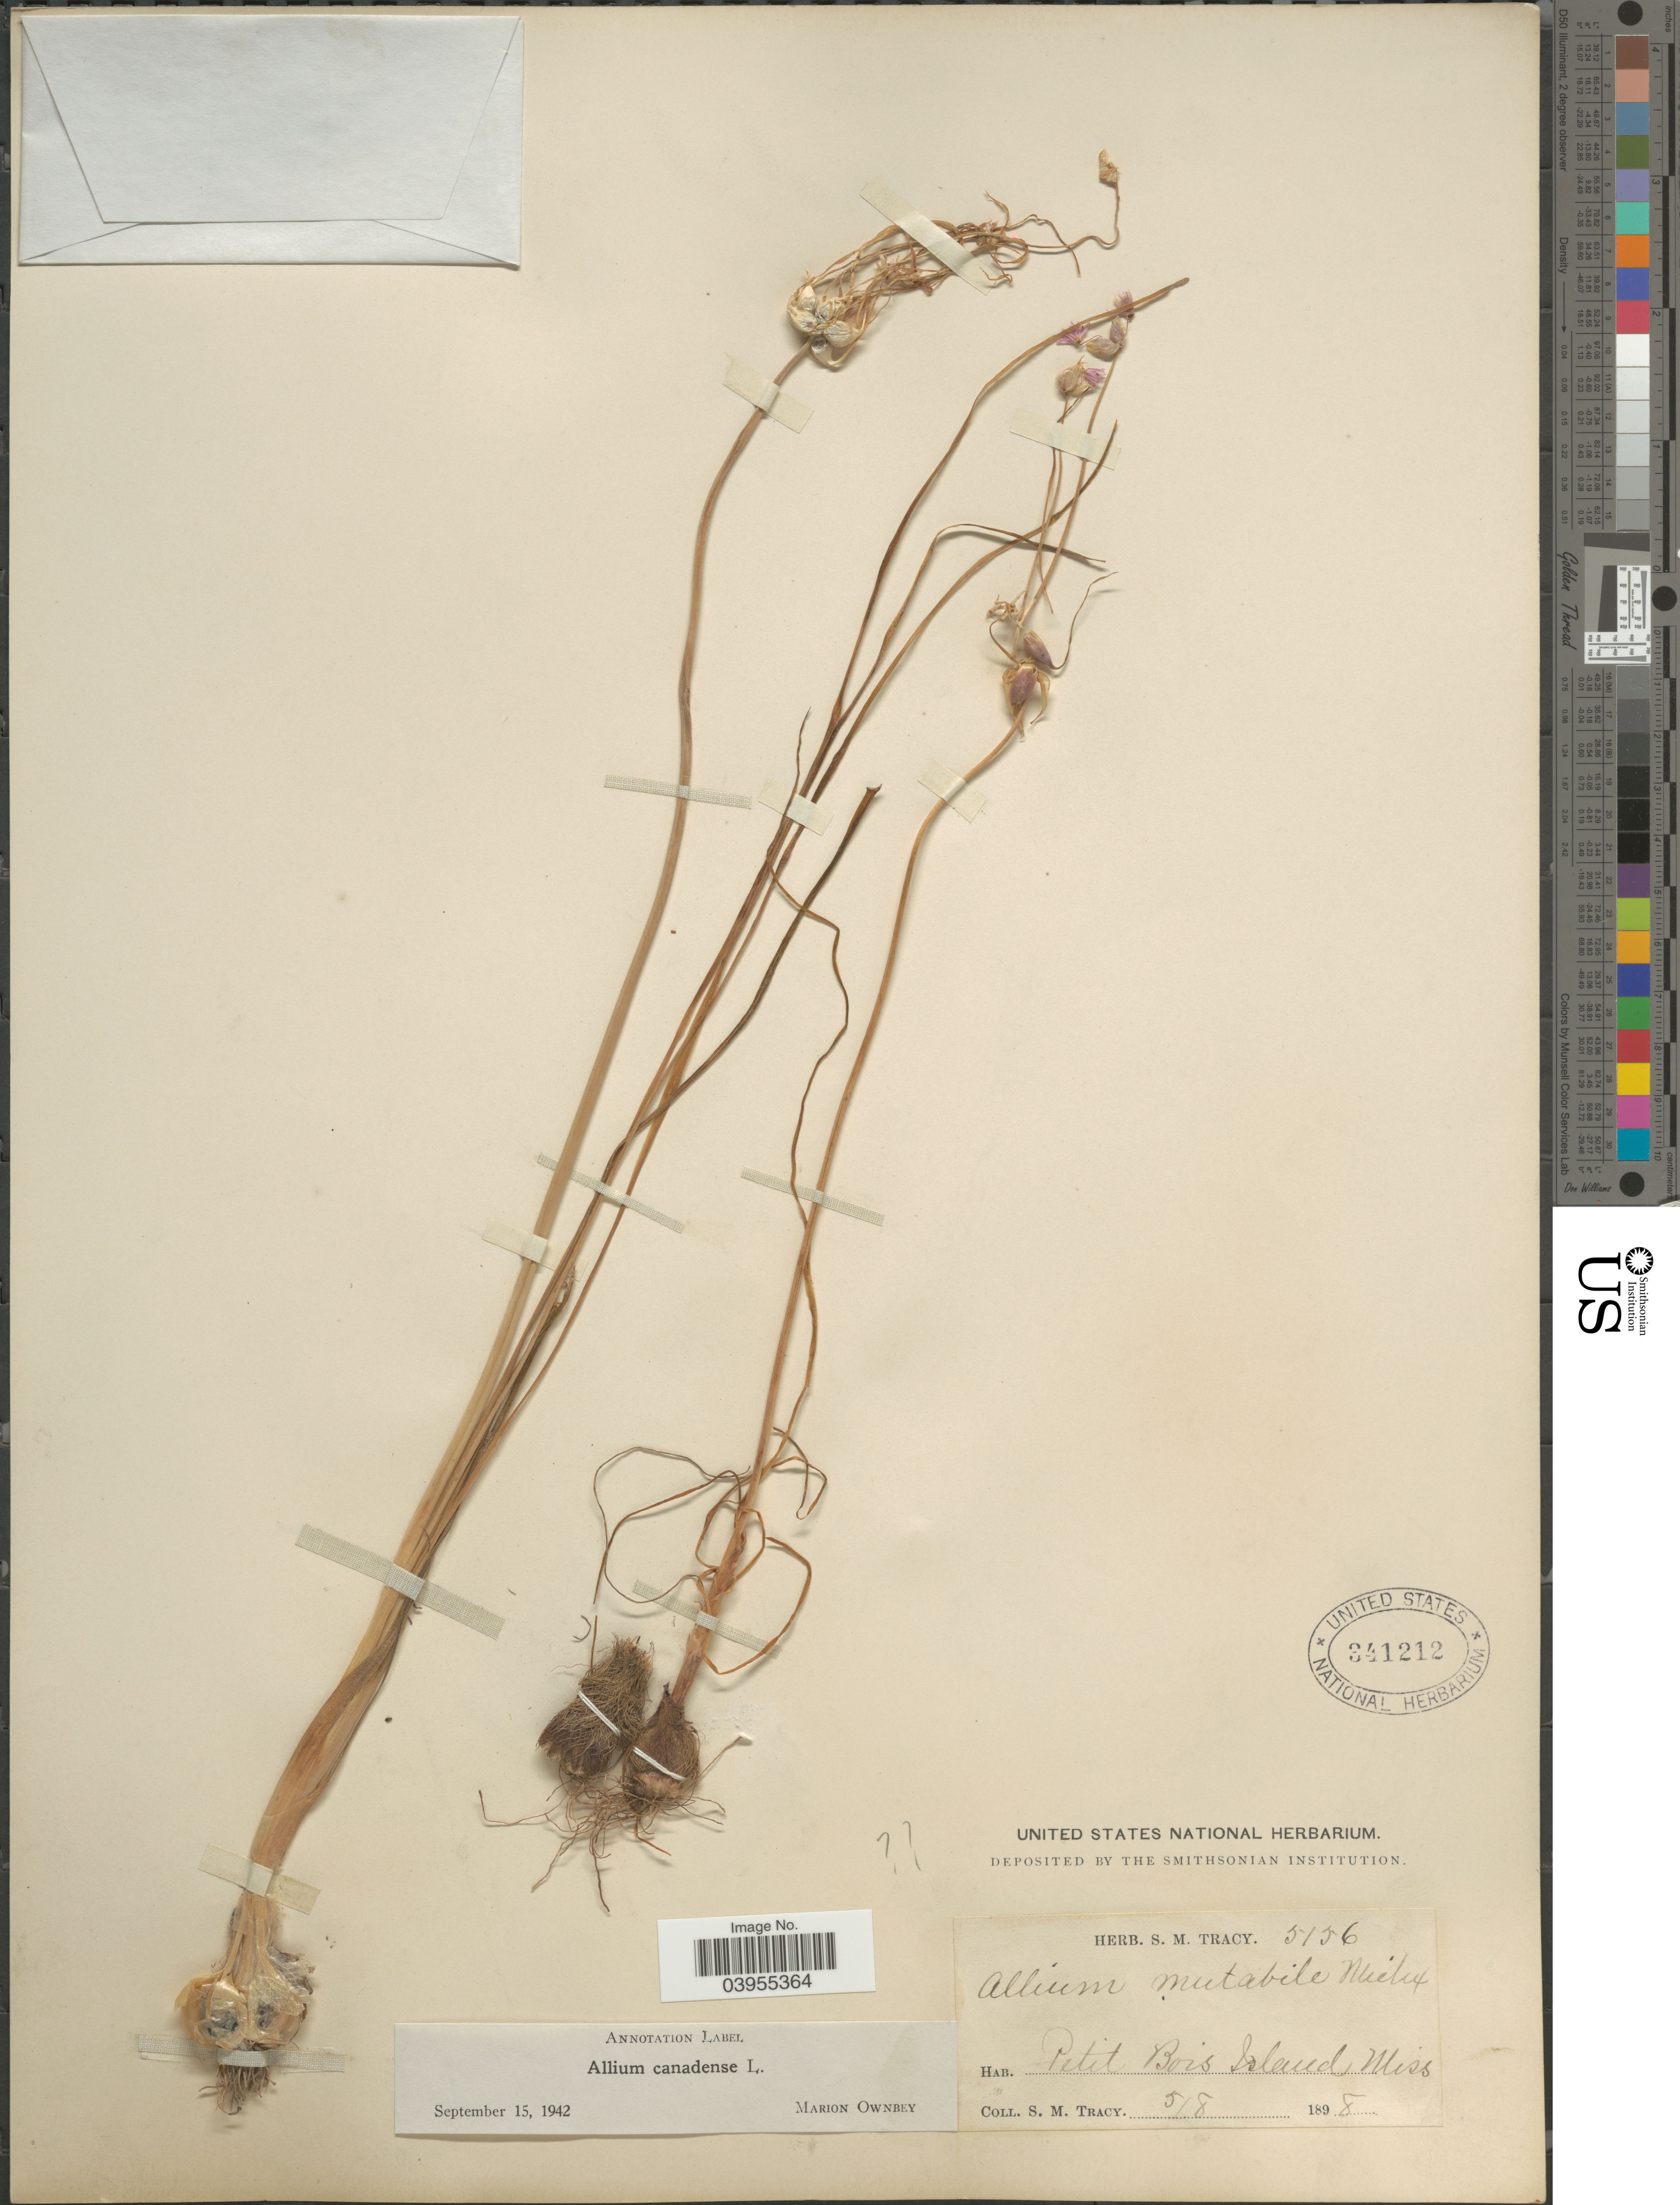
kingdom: Plantae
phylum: Tracheophyta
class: Liliopsida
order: Asparagales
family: Amaryllidaceae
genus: Allium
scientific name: Allium canadense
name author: L.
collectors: S. M. Tracy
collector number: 5156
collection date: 1898-05-08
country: United States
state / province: Mississippi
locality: Petit Bois Island.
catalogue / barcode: US 341212